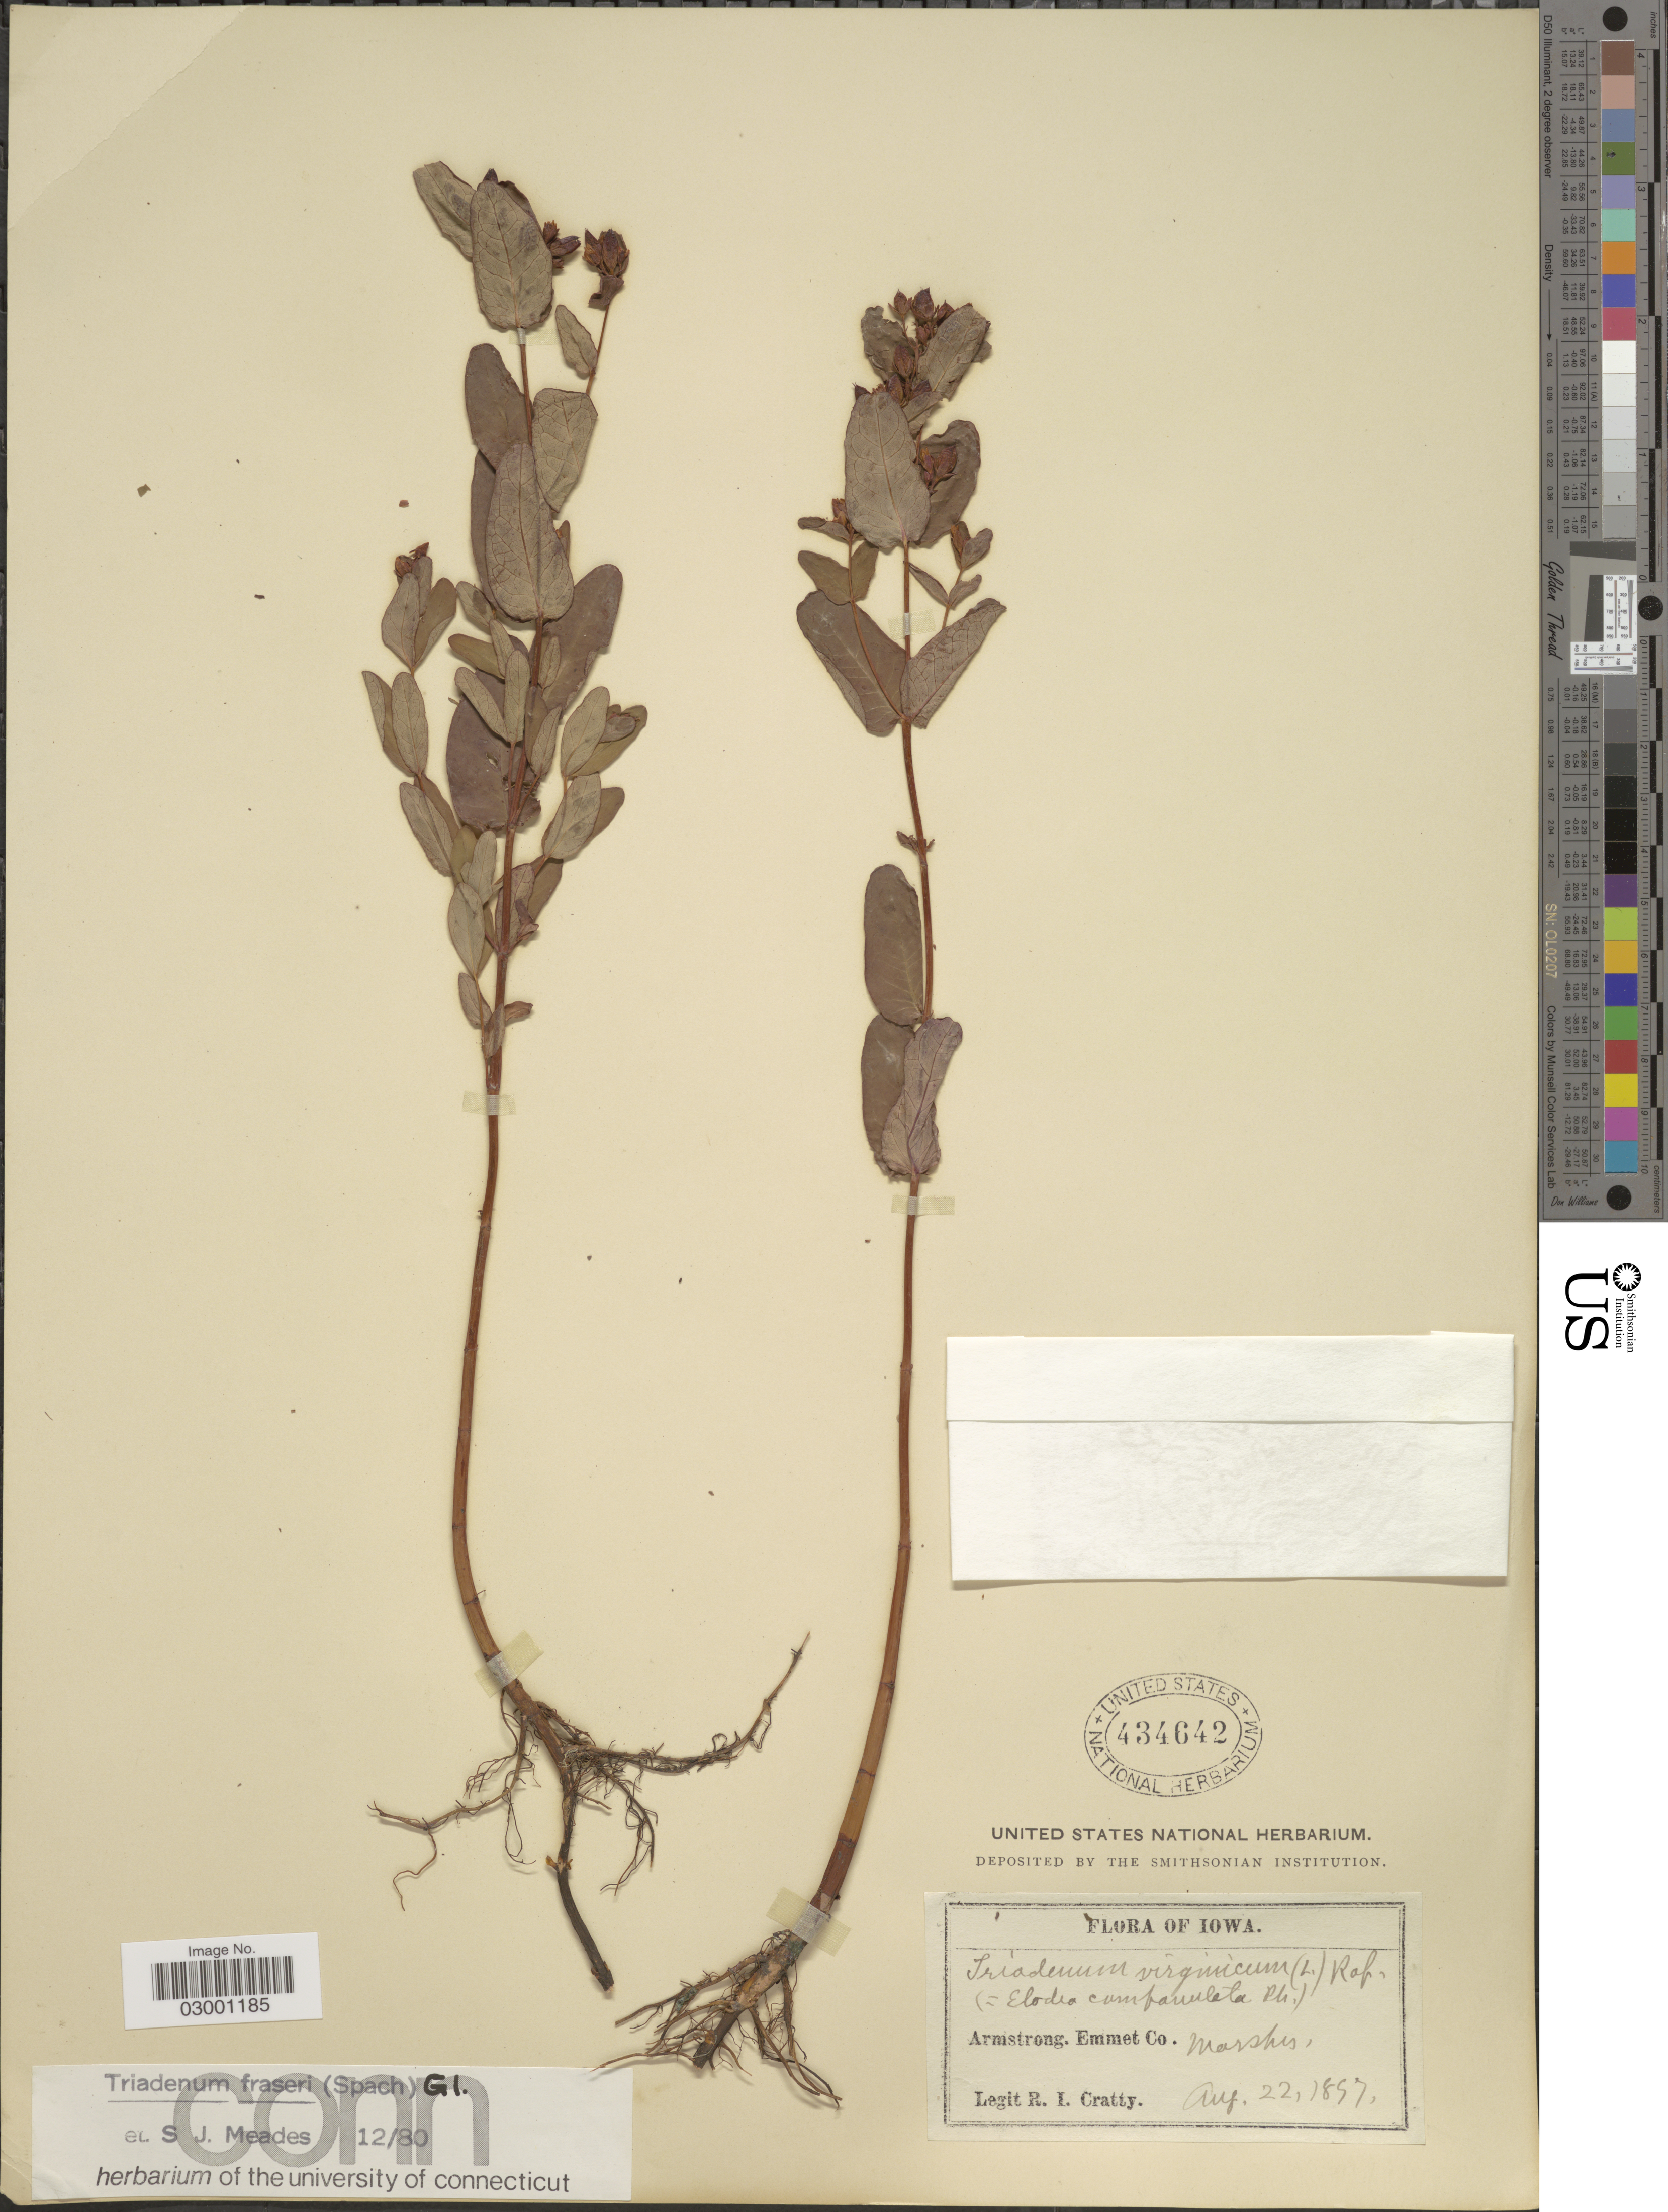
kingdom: Plantae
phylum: Tracheophyta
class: Magnoliopsida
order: Malpighiales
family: Hypericaceae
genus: Hypericum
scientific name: Hypericum fraseri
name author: Steud.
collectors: R. Cratty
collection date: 1897-08-22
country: United States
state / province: Iowa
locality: Armstrong, Emmet Co.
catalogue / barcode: US 434642